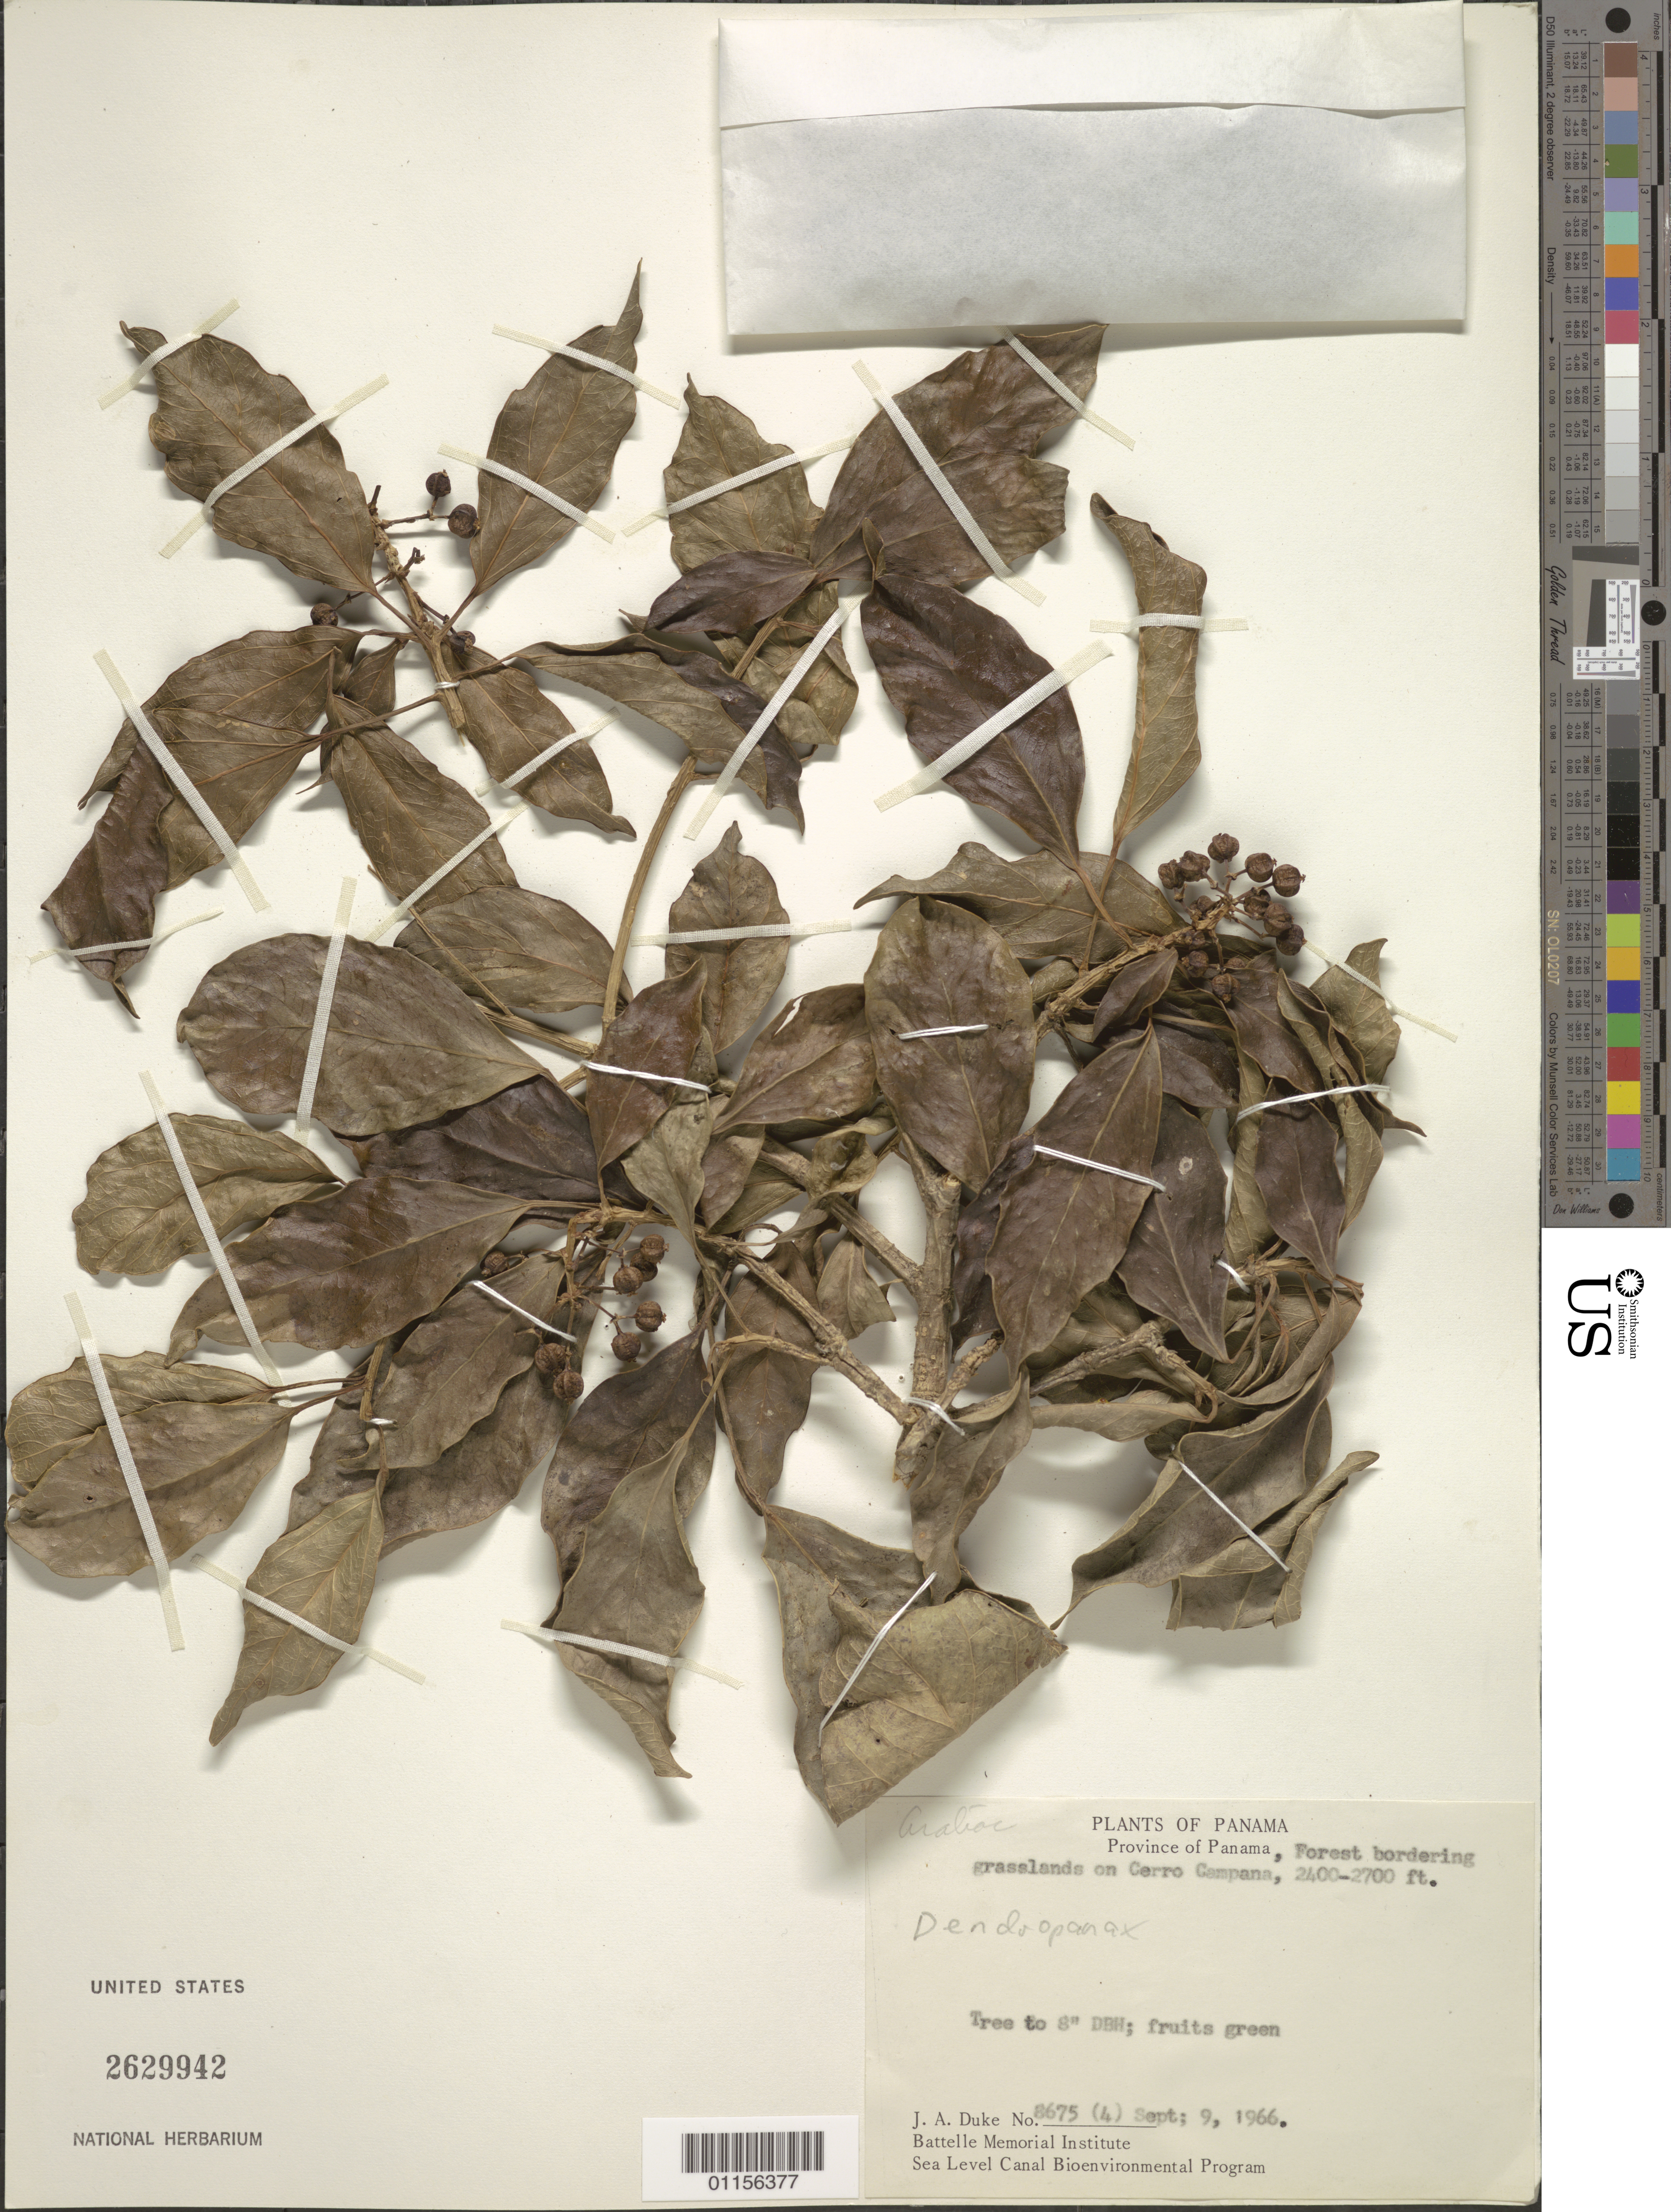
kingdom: Plantae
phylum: Tracheophyta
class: Magnoliopsida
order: Apiales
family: Araliaceae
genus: Dendropanax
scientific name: Dendropanax sp.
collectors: J. A. Duke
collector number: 8675 (4)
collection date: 1966-09-09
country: Panama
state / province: Panamá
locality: Cerro Campana.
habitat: Tree. Forest bordering grasslands.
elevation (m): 732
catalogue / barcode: US 2629942